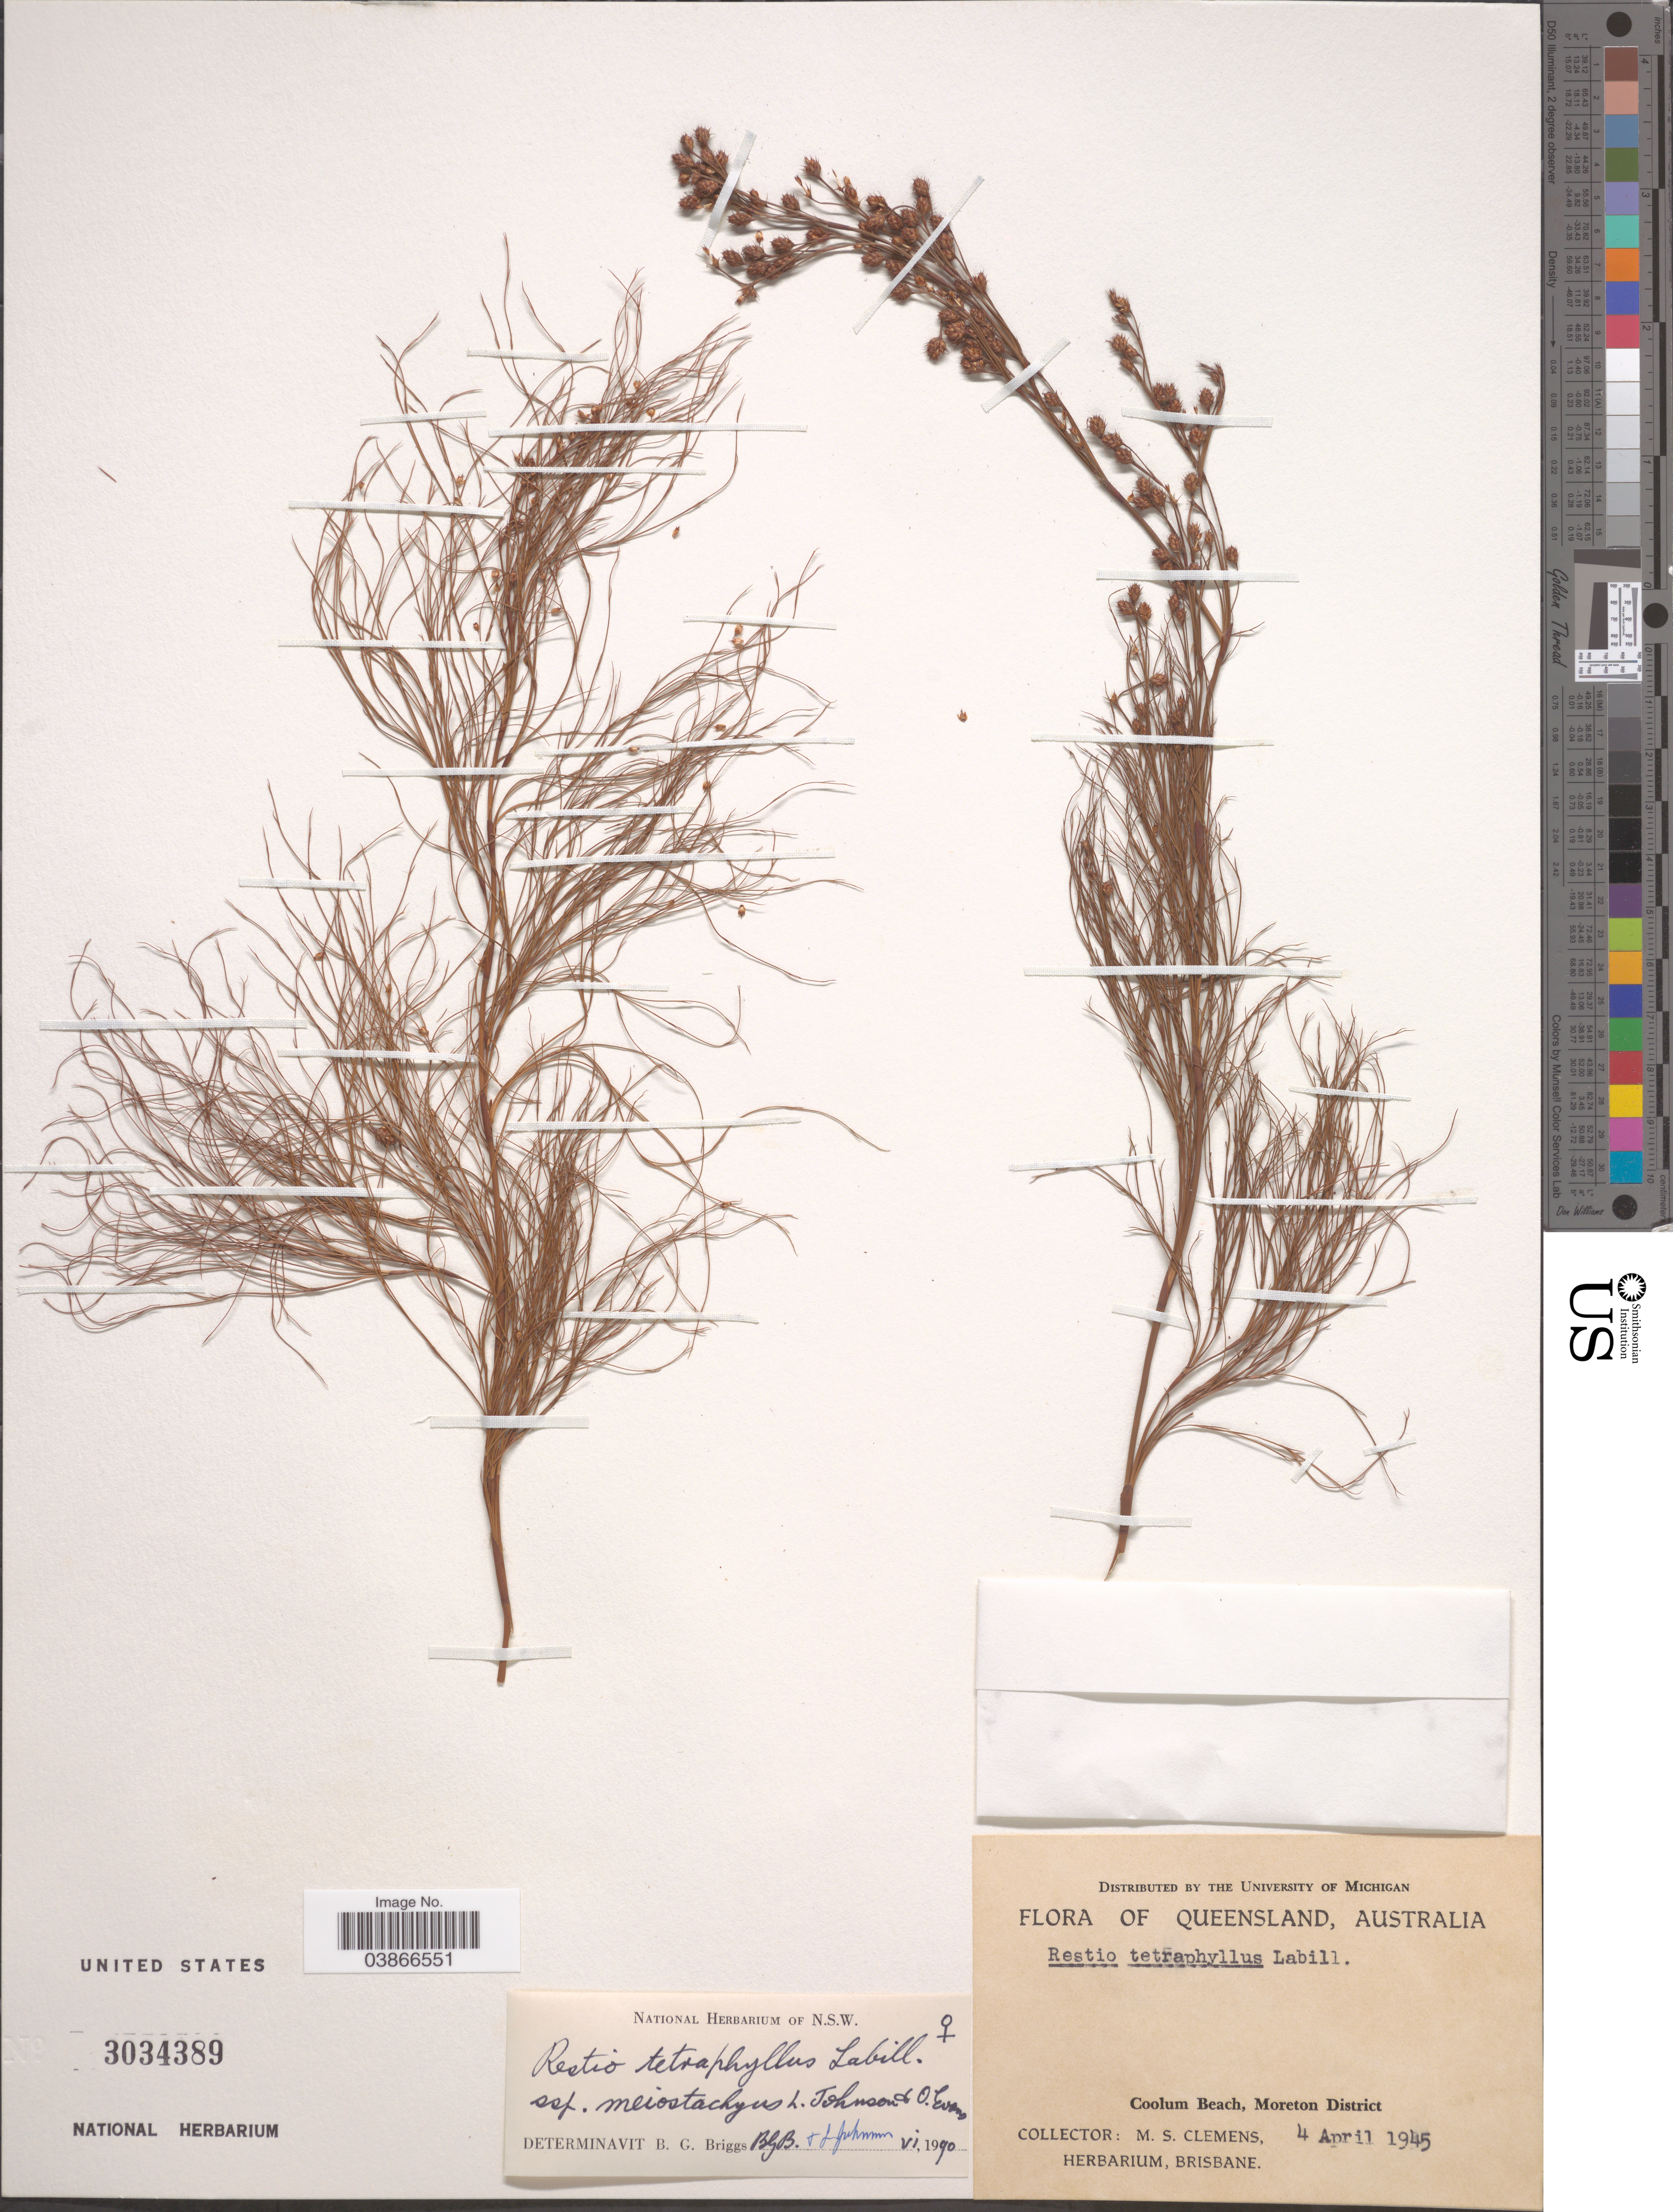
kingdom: Plantae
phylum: Tracheophyta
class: Liliopsida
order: Poales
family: Restionaceae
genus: Baloskion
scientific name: Baloskion tetraphyllum subsp. meiostachyum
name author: (L.A.S. Johnson & O.D. Evans) B.G. Briggs & L.A.S. Johnson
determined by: Strong, Mark T., (BOT), Smithsonian Institution - National Museum of Natural History (UNITED STATES)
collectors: M. S. Clemens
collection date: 1945-04-04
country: Australia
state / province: Queensland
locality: Coolum Beach, Moreton District.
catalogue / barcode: US 3034389